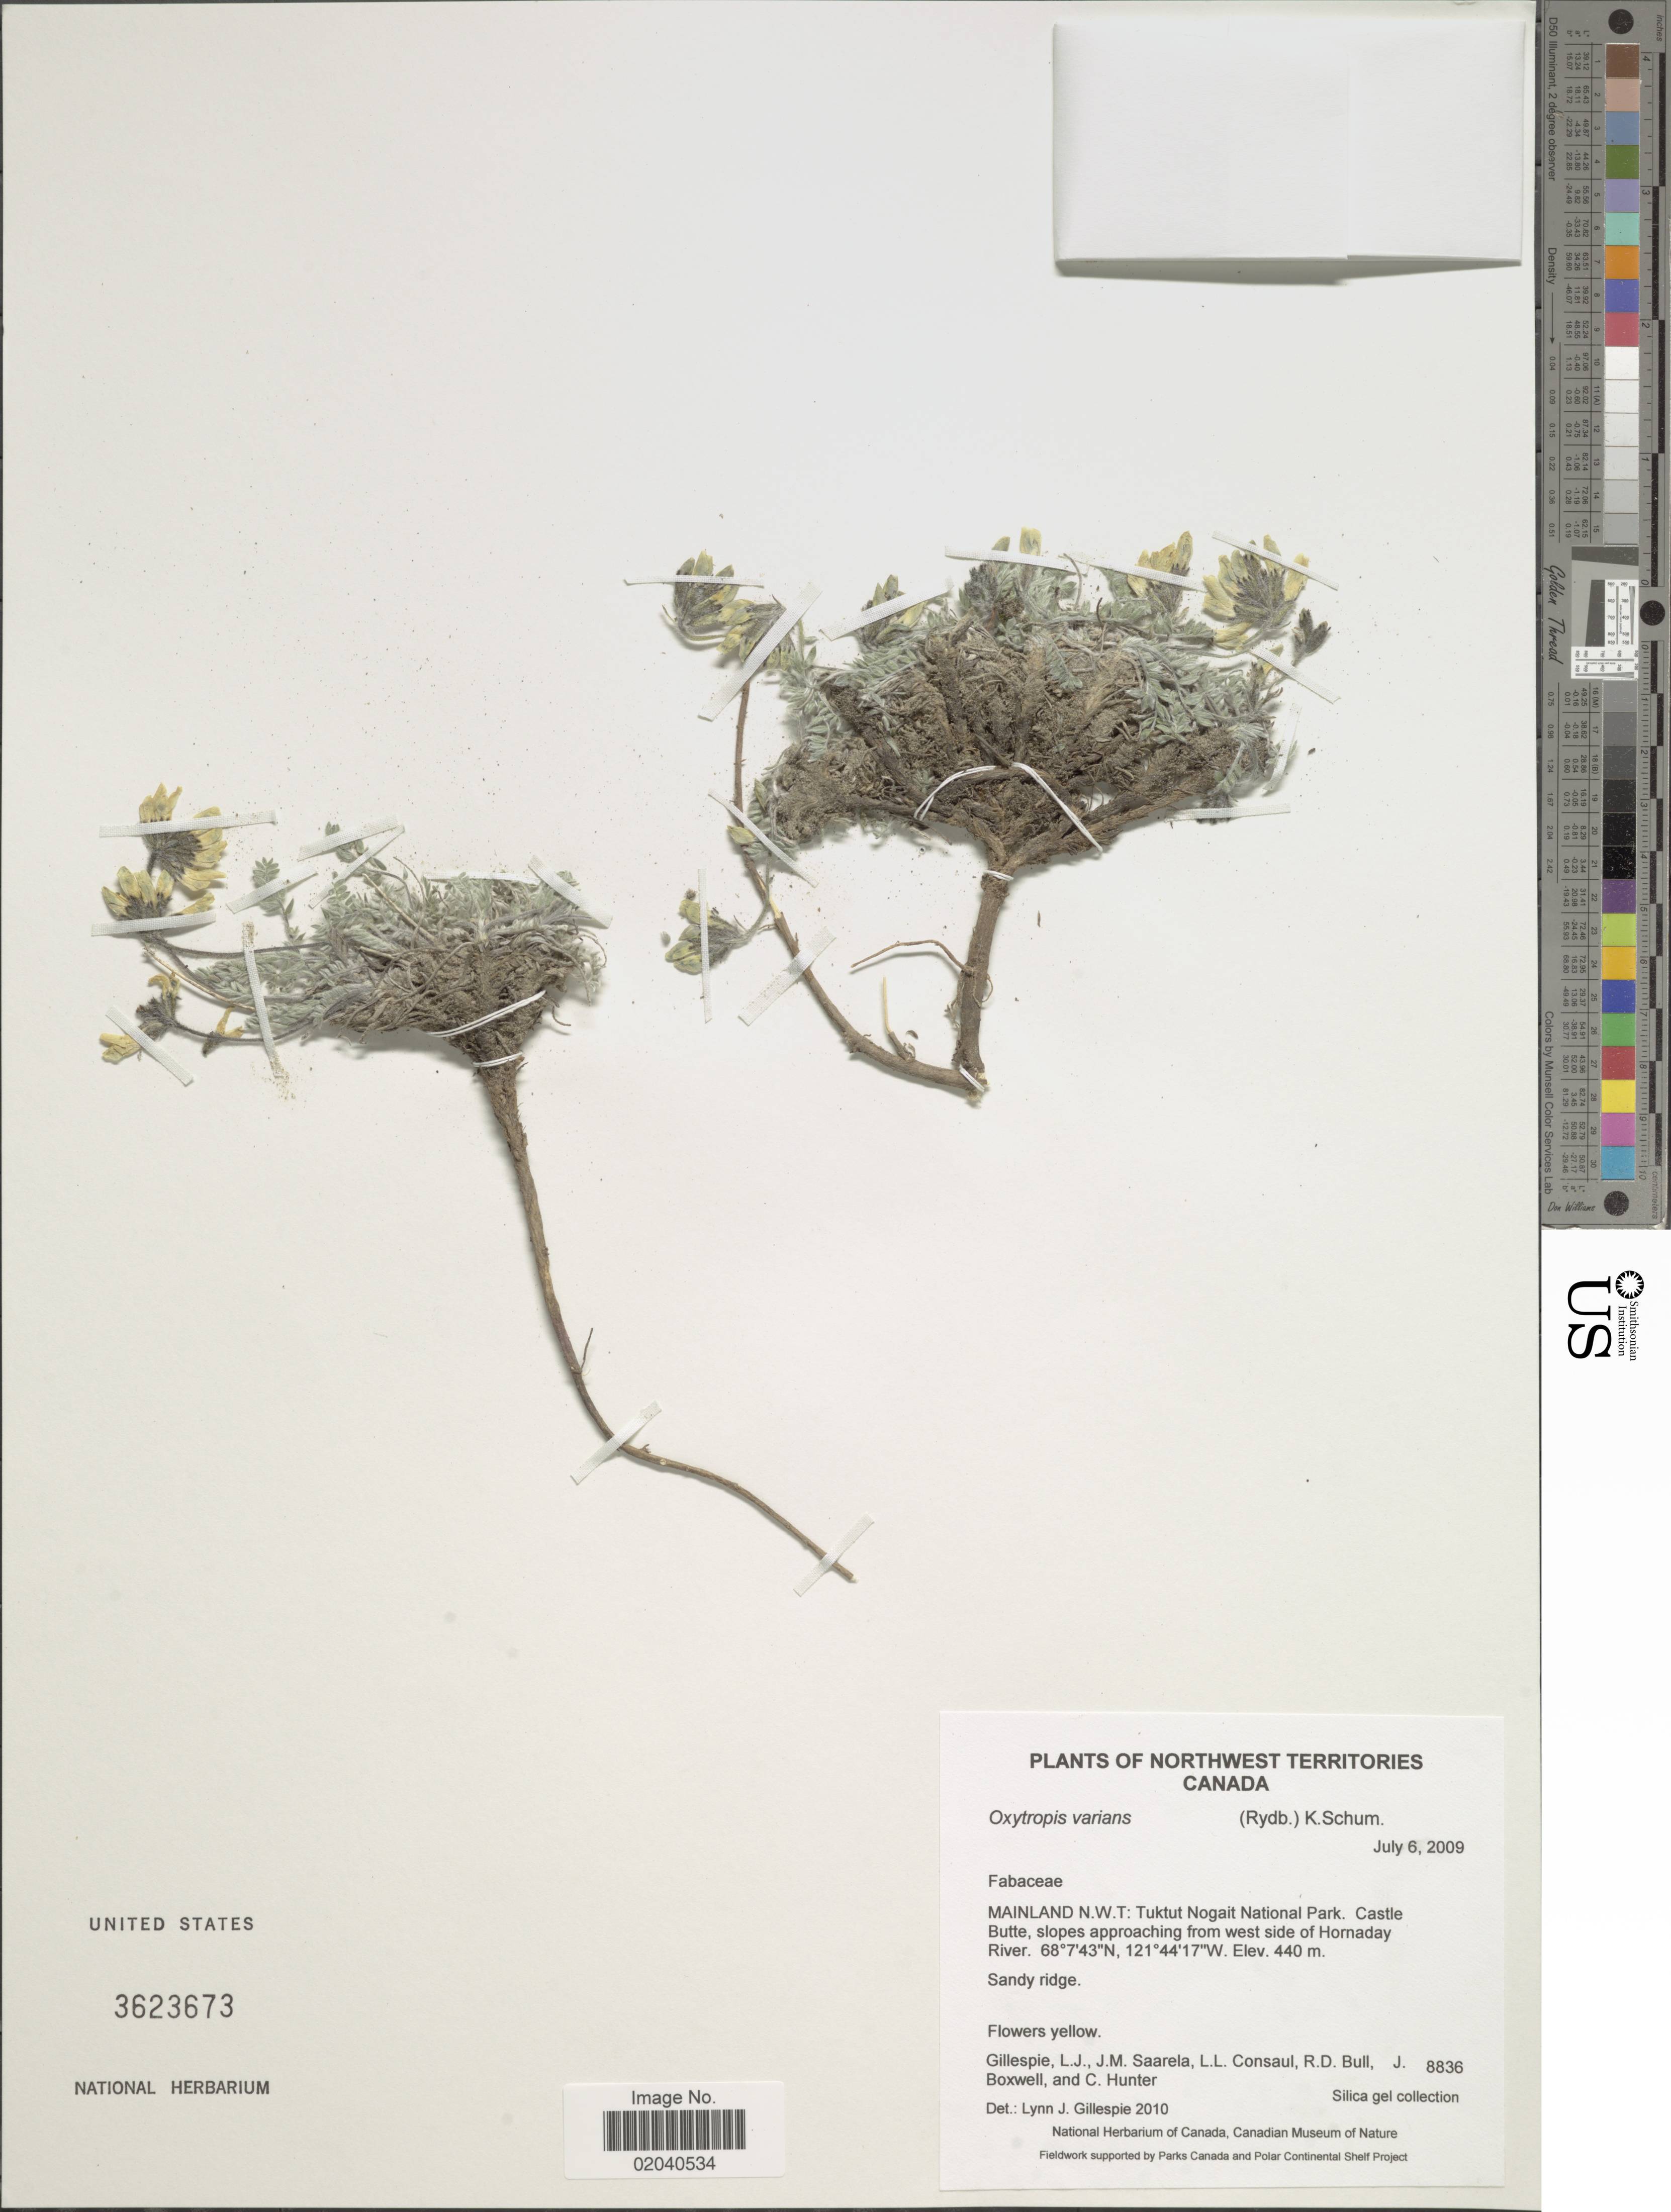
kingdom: Plantae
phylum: Tracheophyta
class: Magnoliopsida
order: Fabales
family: Fabaceae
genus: Oxytropis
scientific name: Oxytropis campestris var. varians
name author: (Rydb.) Barneby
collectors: L. Gillespie, J. Saarela, L. Consaul, R. Bull & et al.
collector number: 8836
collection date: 2009-07-06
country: Canada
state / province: Northwest Territories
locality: Mainland N.W.T.: Tuktut Nogait National Park. Castle Butte, slopes approaching from west side of Hornday River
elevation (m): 440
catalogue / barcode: US 3623673